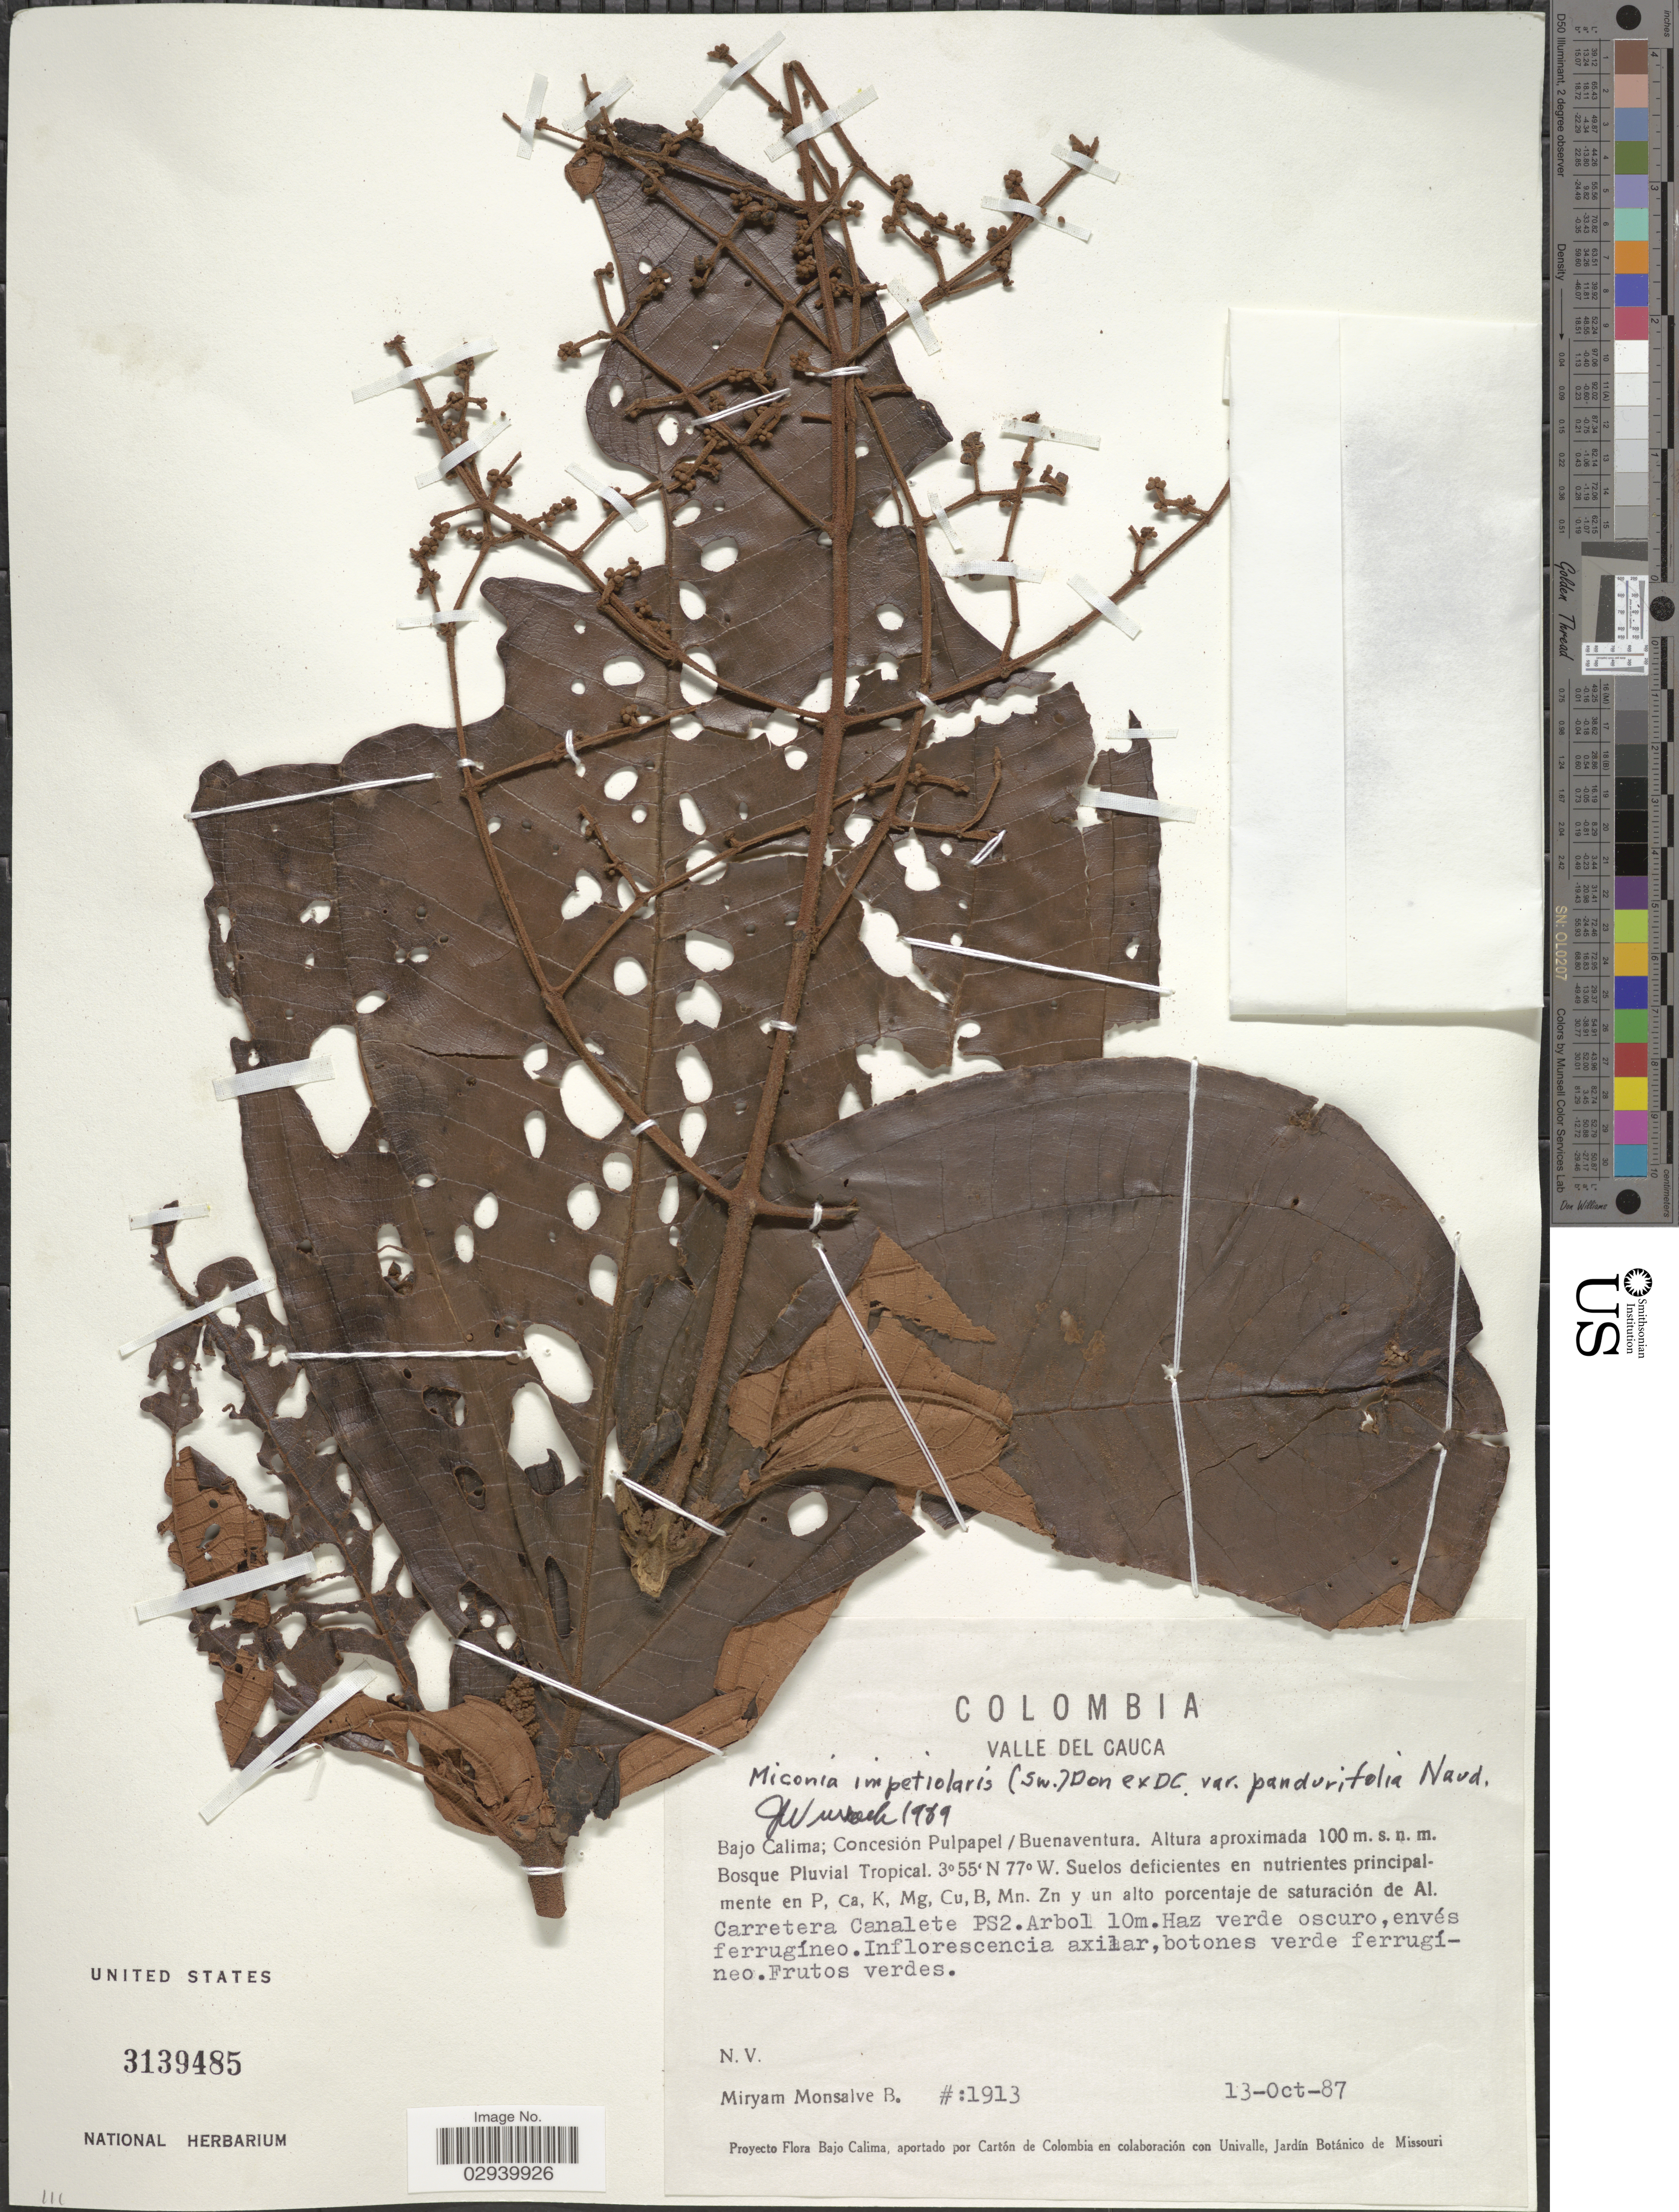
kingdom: Plantae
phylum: Tracheophyta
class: Magnoliopsida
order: Myrtales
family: Melastomataceae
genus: Miconia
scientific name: Miconia impetiolaris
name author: (Sw.) D. Don ex DC.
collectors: M. Monsalve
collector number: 1913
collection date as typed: Transcribed d/m/y: 13/10/87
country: Colombia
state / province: Valle del Cauca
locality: Bajo Calima; Concesión Pulpapel/ Buenaventura. Bosque Pluvial Tropical.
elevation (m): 100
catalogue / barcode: US 3139485